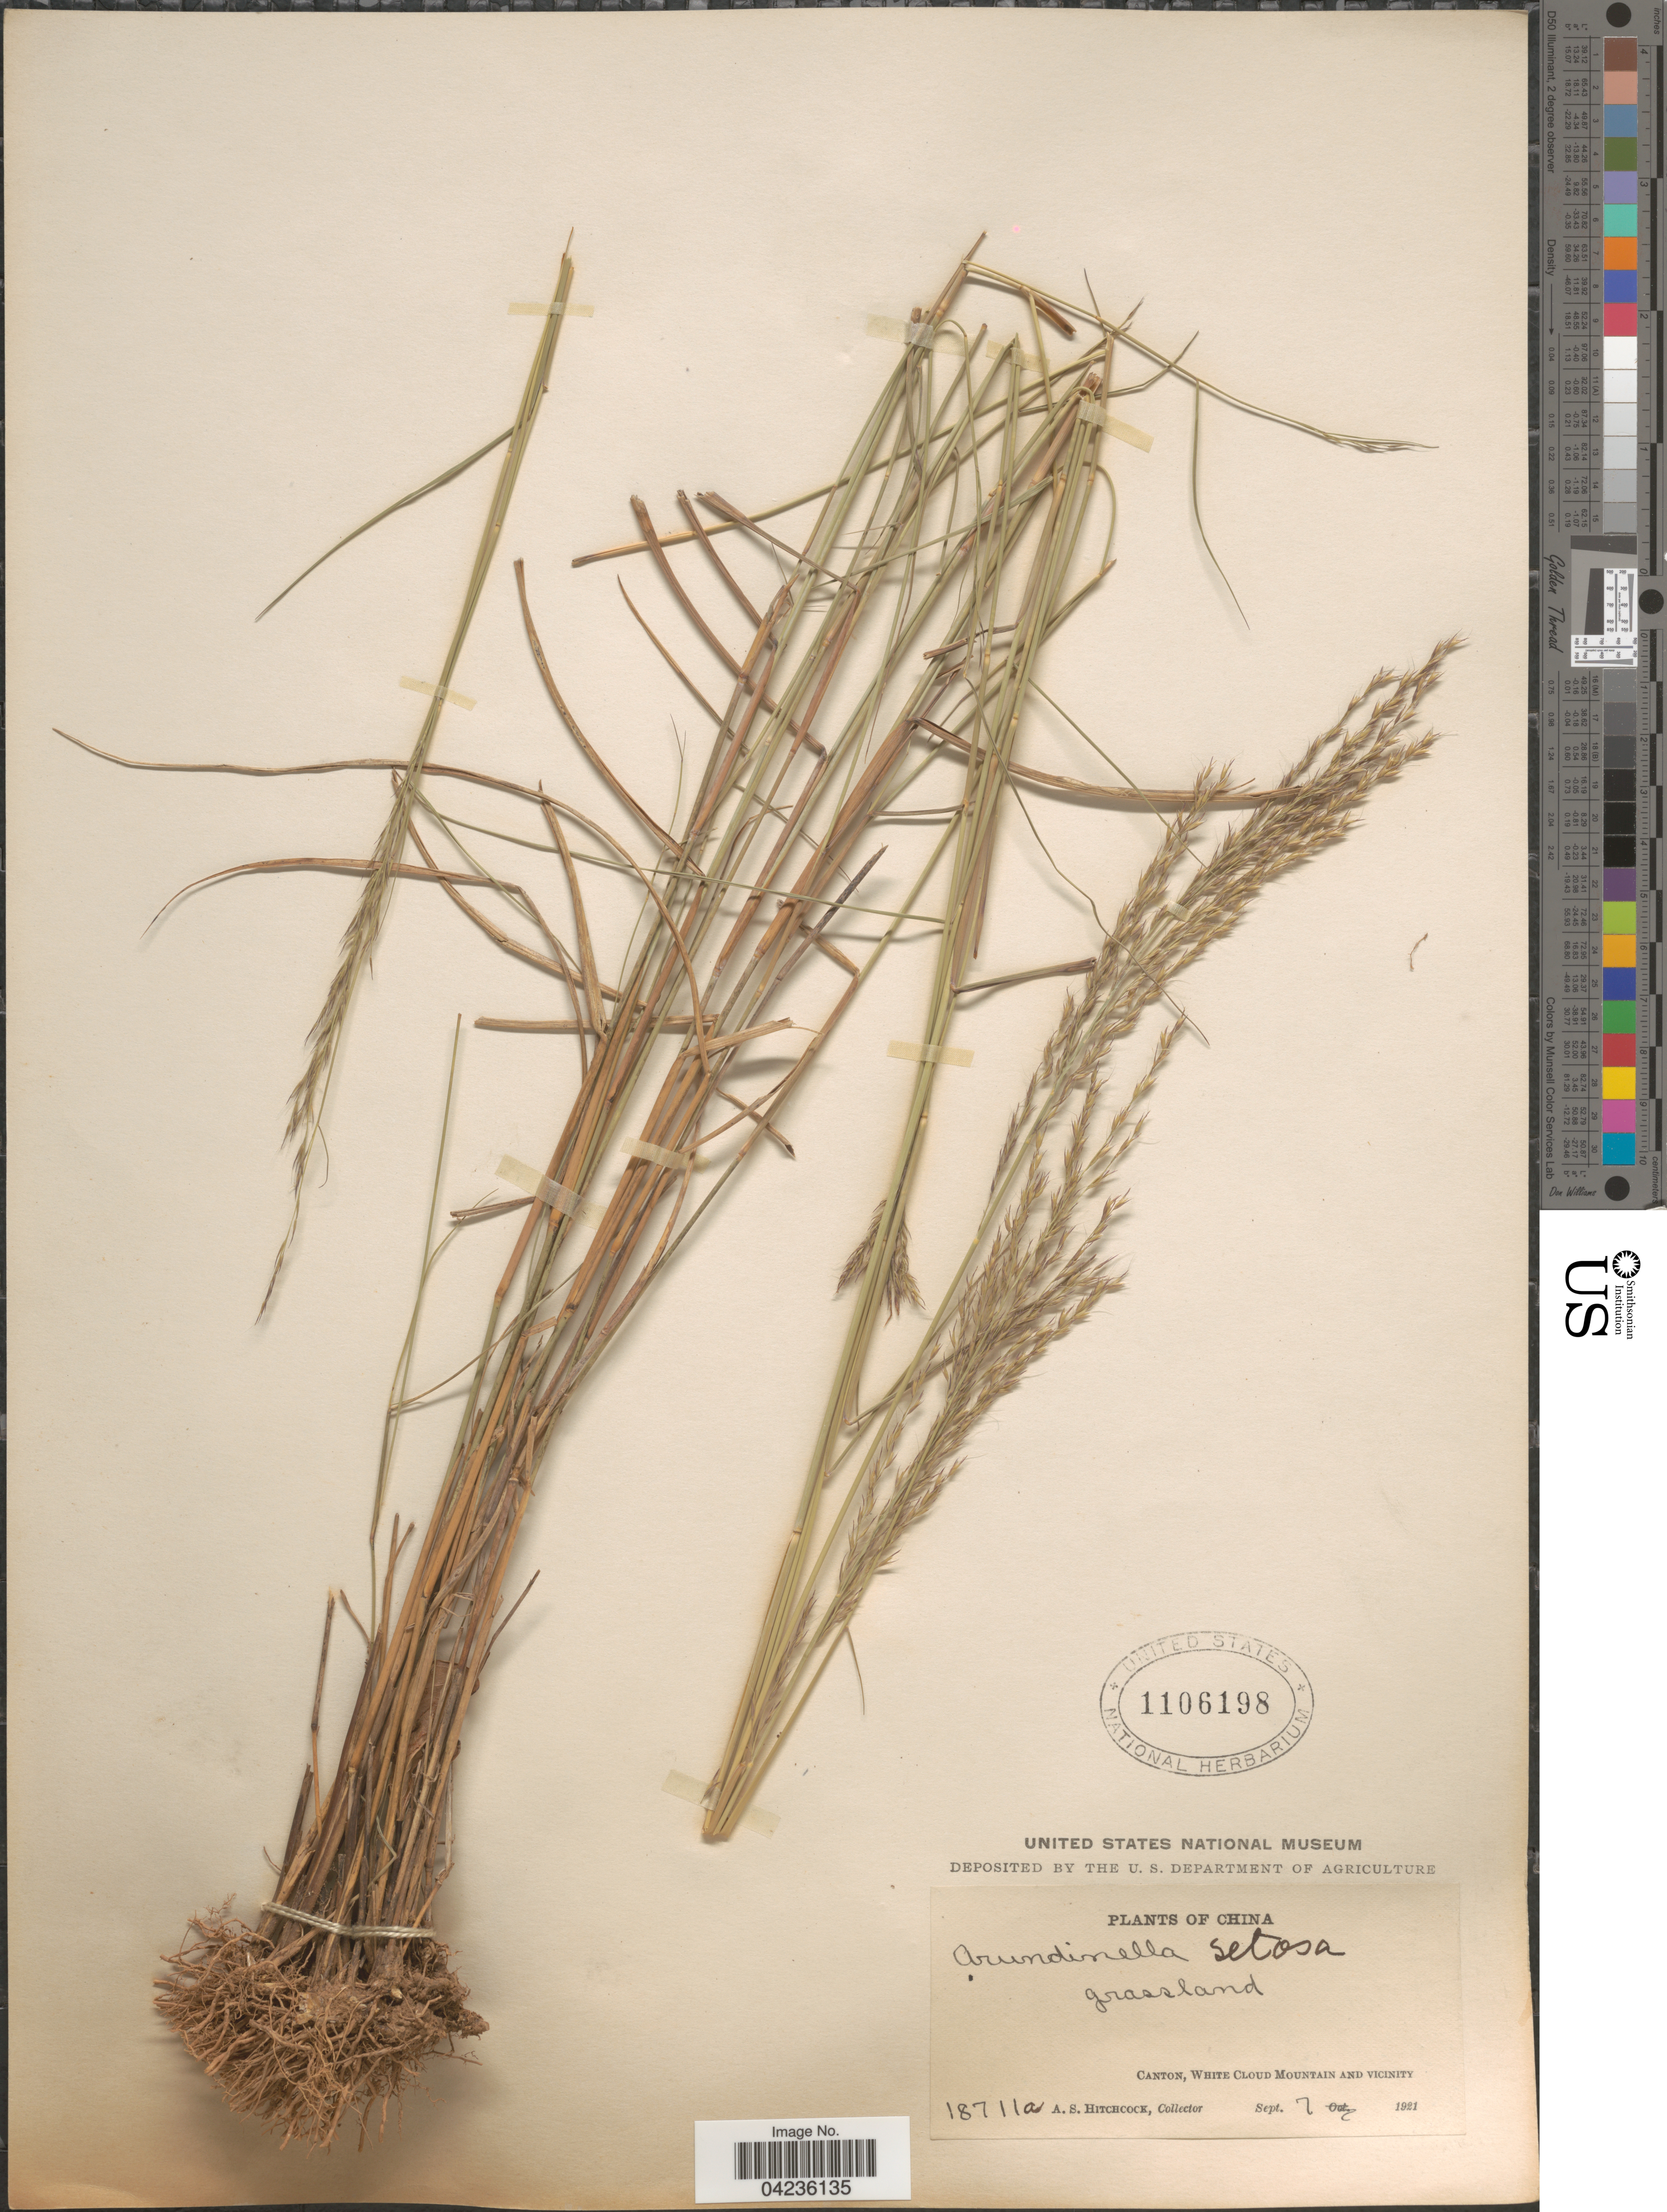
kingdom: Plantae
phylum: Tracheophyta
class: Liliopsida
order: Poales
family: Poaceae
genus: Arundinella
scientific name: Arundinella setosa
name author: Trin.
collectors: A. S. Hitchcock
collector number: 18711a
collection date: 1921-09-07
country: China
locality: Canton, White Cloud Mountain and vicinity.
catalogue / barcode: US 1106198